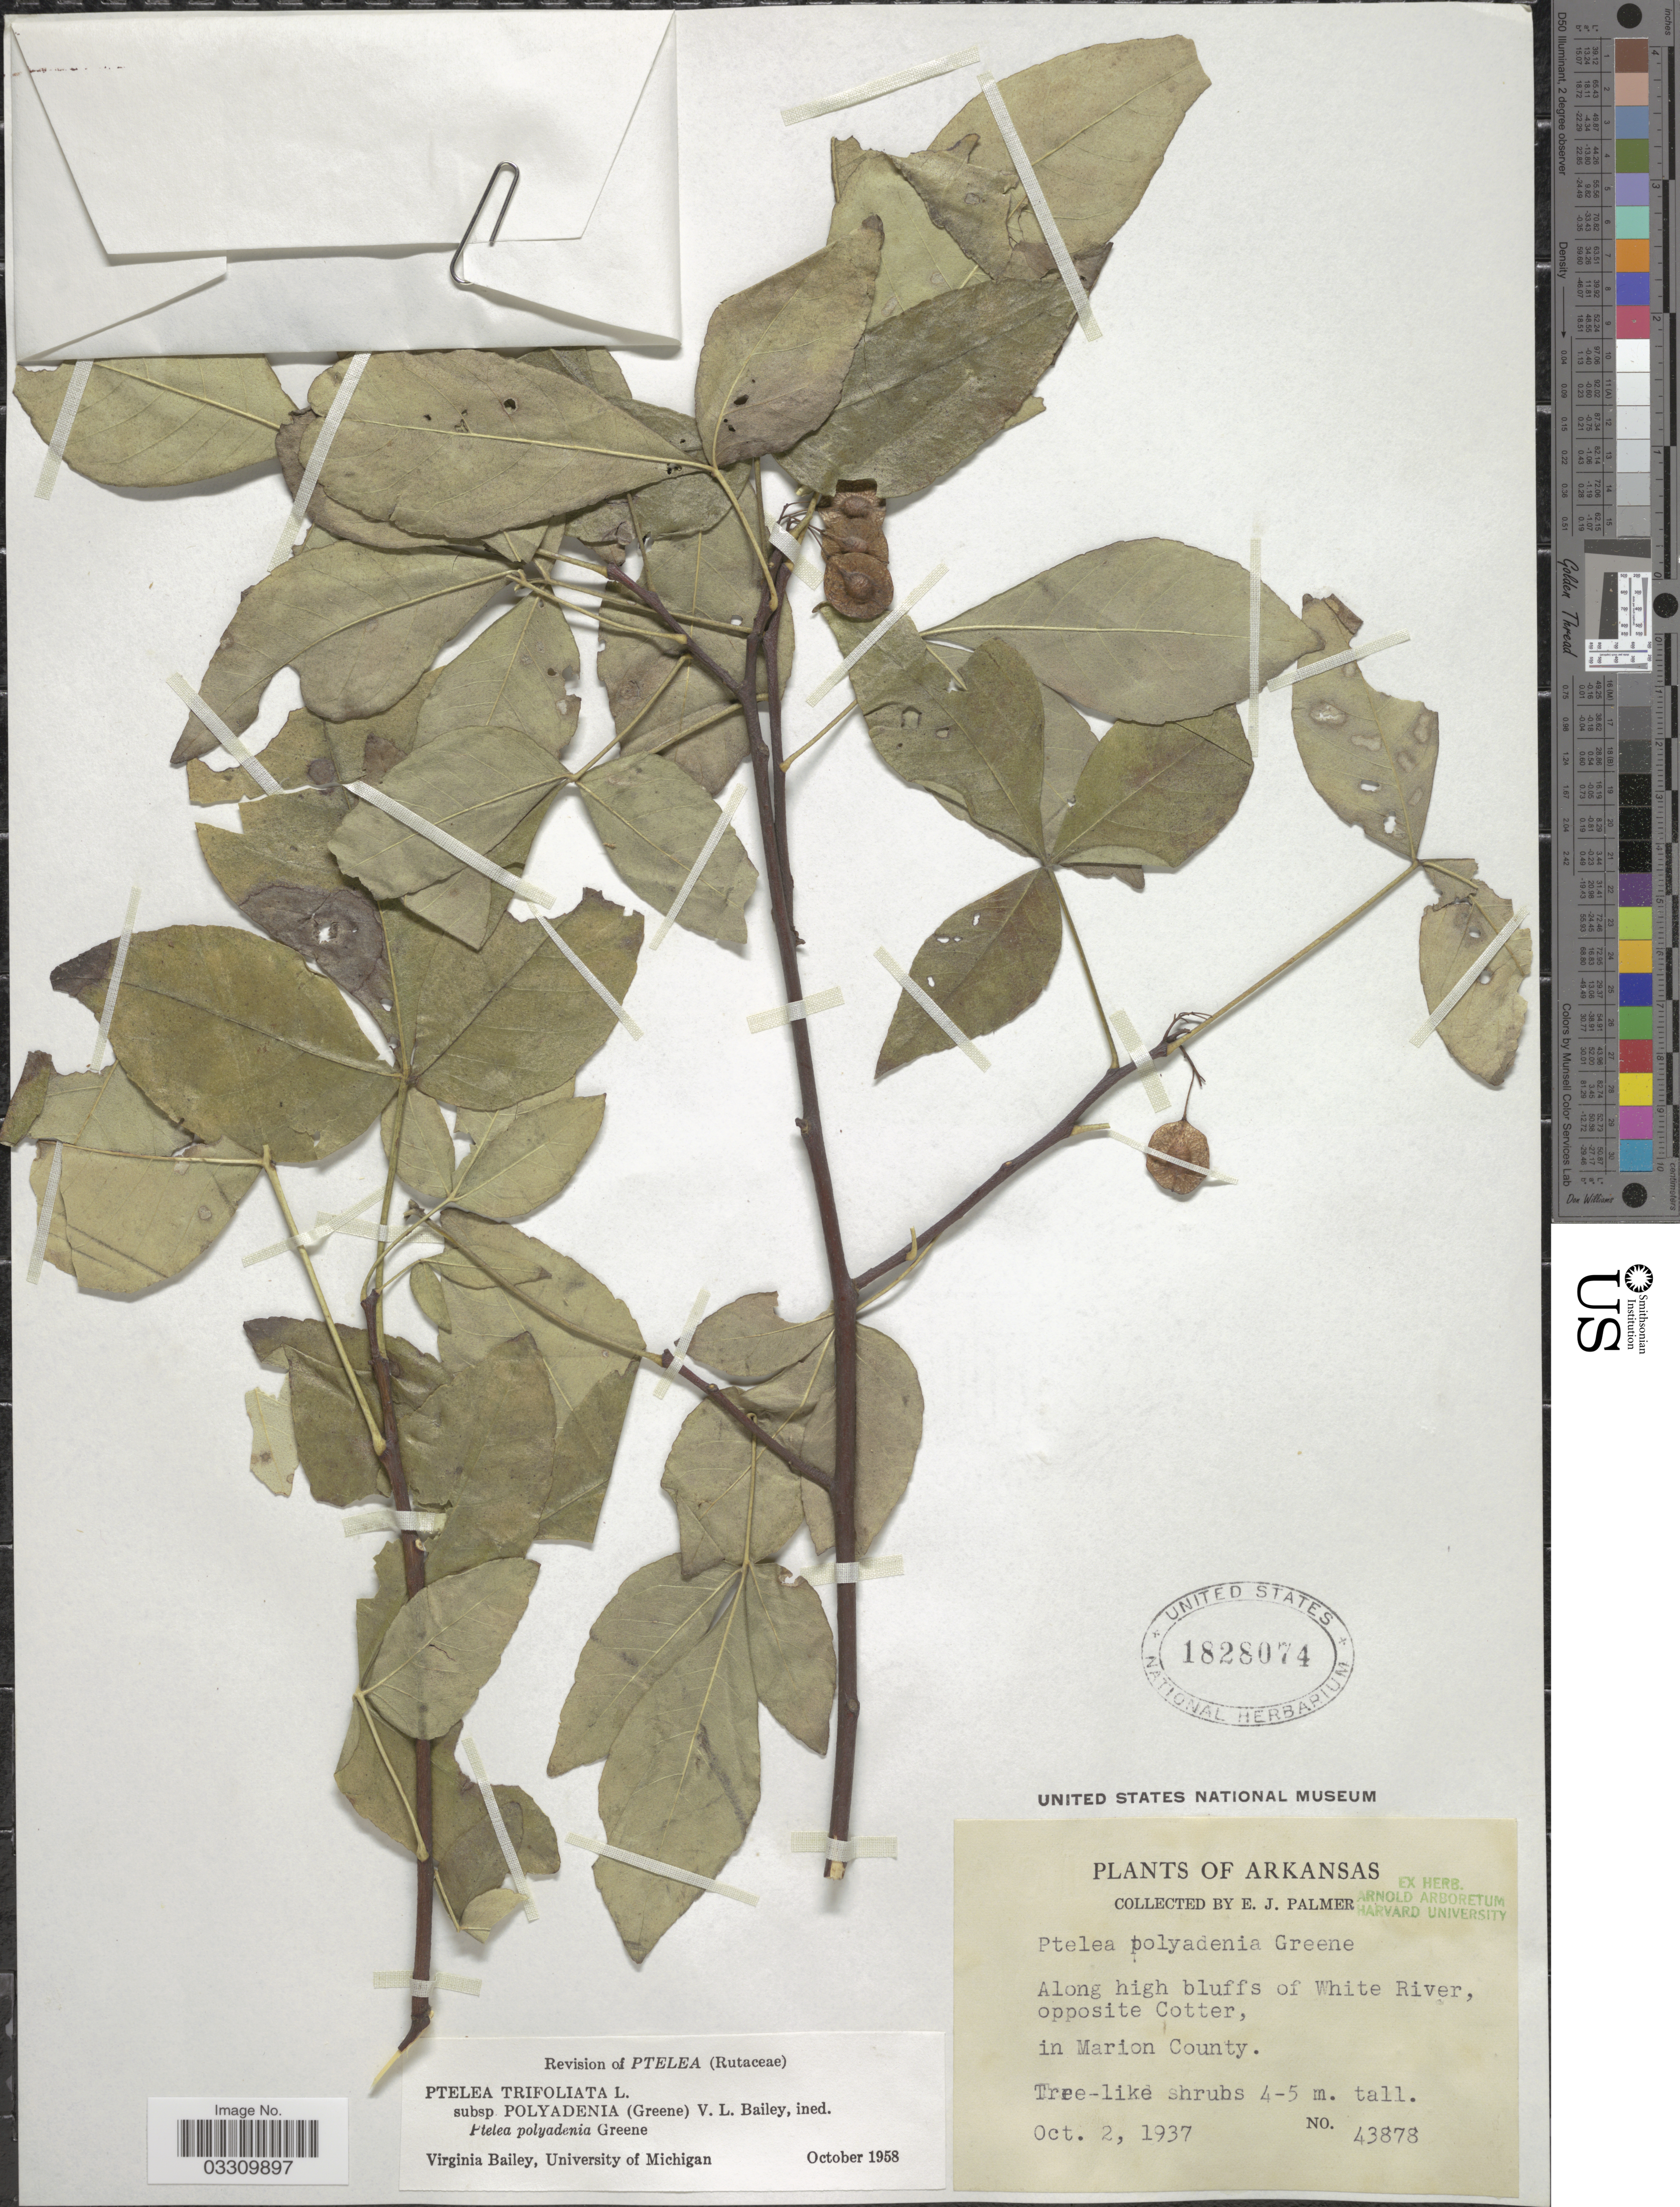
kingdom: Plantae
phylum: Tracheophyta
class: Magnoliopsida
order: Sapindales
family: Rutaceae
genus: Ptelea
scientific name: Ptelea trifoliata subsp. polyadenia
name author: (Greene) V. L. Bailey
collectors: E. J. Palmer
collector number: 43878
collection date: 1937-10-02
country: United States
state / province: Arkansas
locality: Along high bluffs of White River, opposite Cotter, in Marion County.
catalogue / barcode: US 1828074